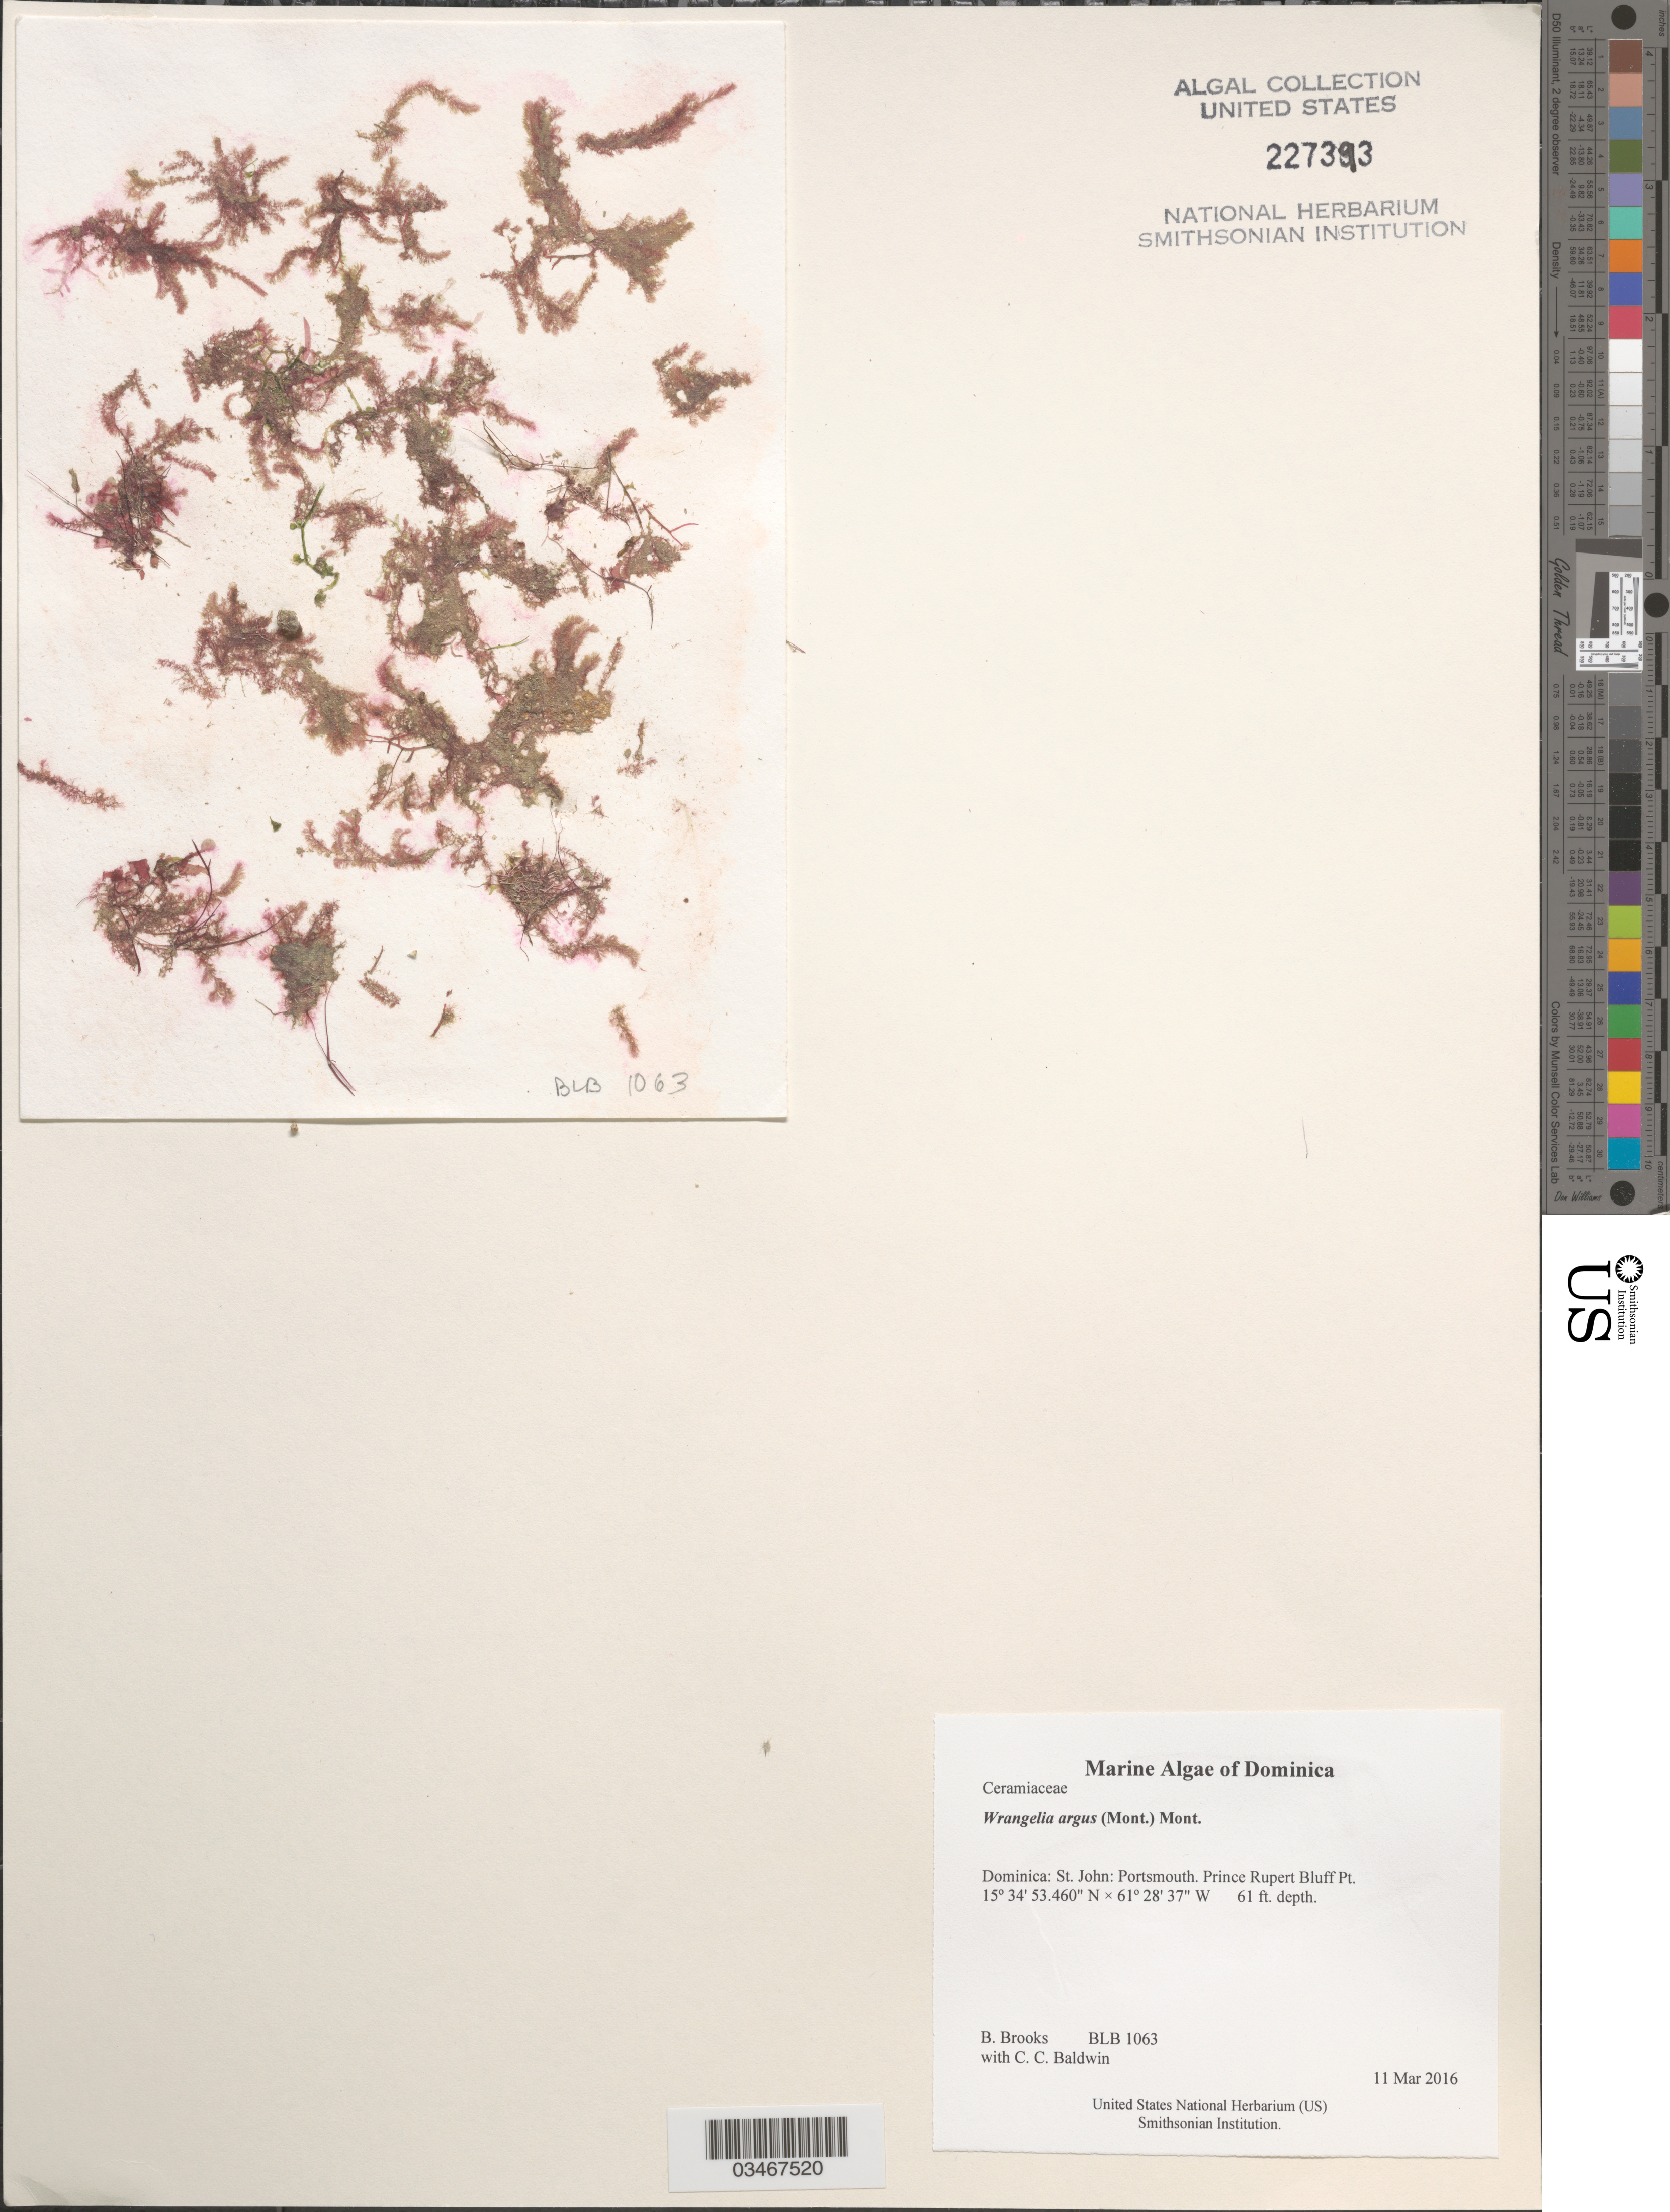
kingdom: Plantae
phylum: Rhodophyta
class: Florideophyceae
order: Ceramiales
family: Wrangeliaceae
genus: Wrangelia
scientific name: Wrangelia argus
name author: (Mont.) Mont.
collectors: B. Brooks & C. C. Baldwin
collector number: BLB 1063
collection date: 2016-03-11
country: Dominica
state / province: St. John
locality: Portsmouth. Prince Rubert Bluff Pt.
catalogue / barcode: US 227393